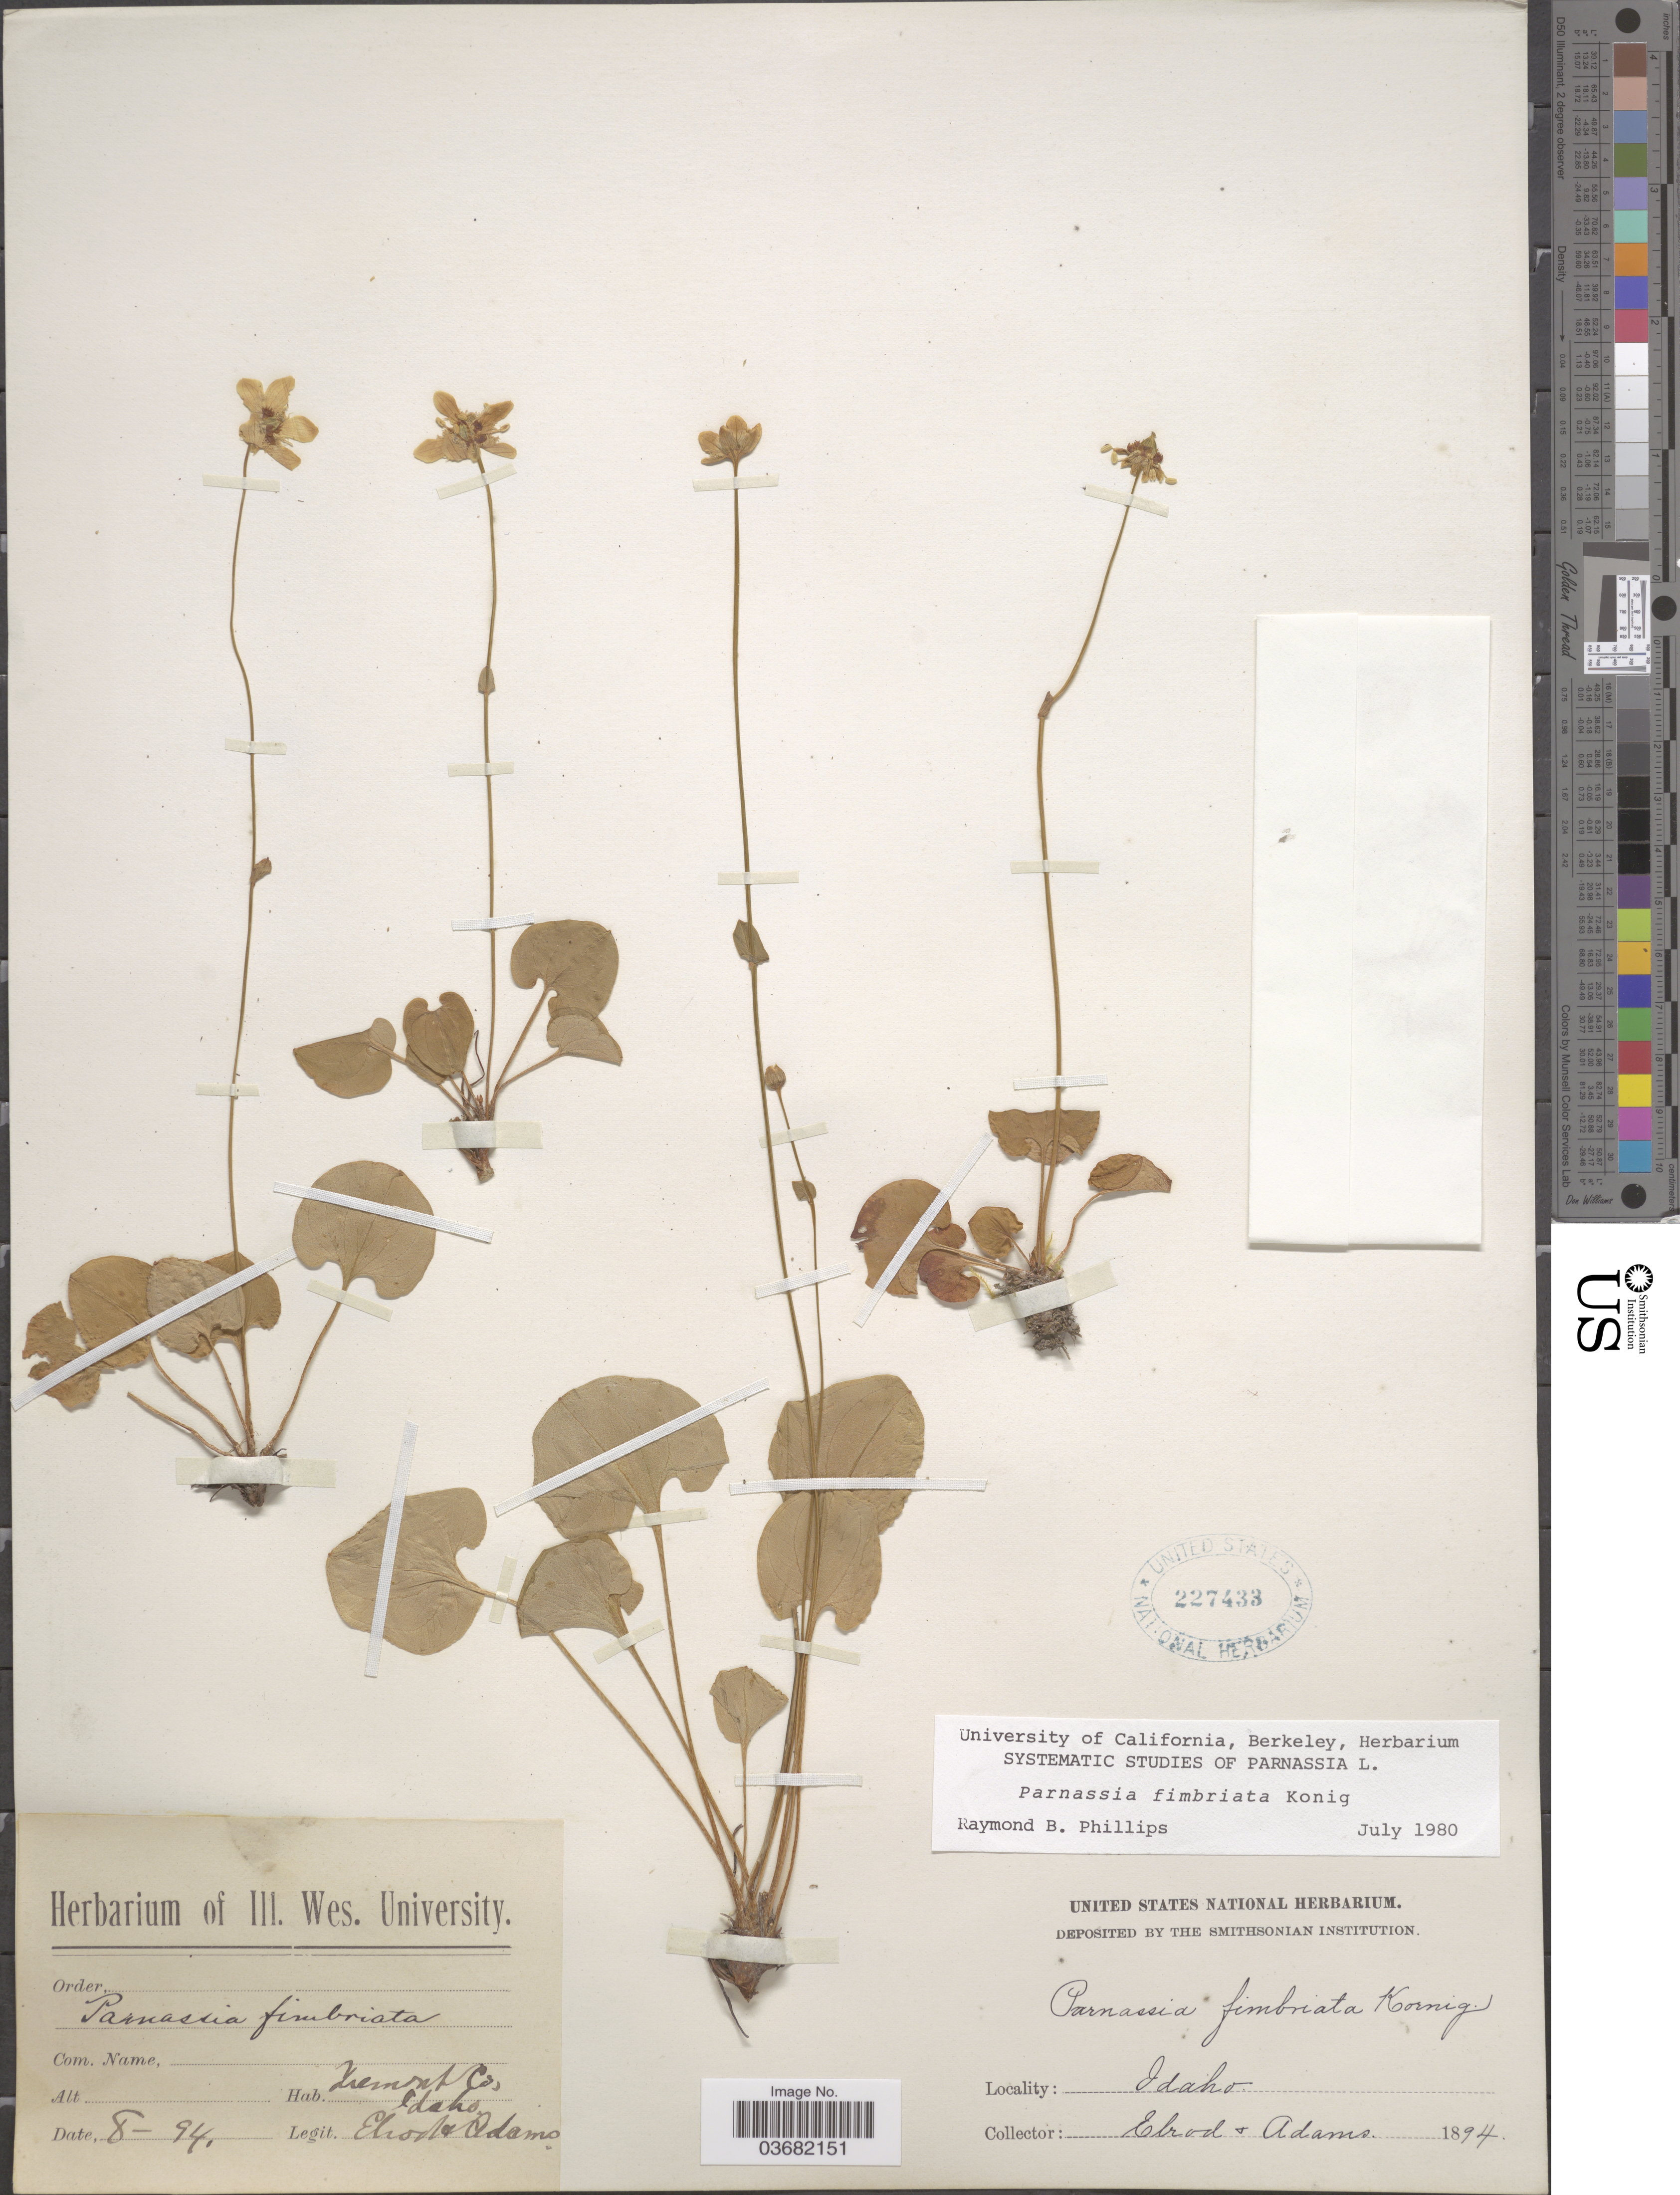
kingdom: Plantae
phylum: Tracheophyta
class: Magnoliopsida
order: Celastrales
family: Parnassiaceae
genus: Parnassia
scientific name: Parnassia fimbriata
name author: K.D. Koenig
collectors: Elrod & Adams, --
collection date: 1894-08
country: United States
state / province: Idaho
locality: Fremont Co.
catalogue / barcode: US 227433